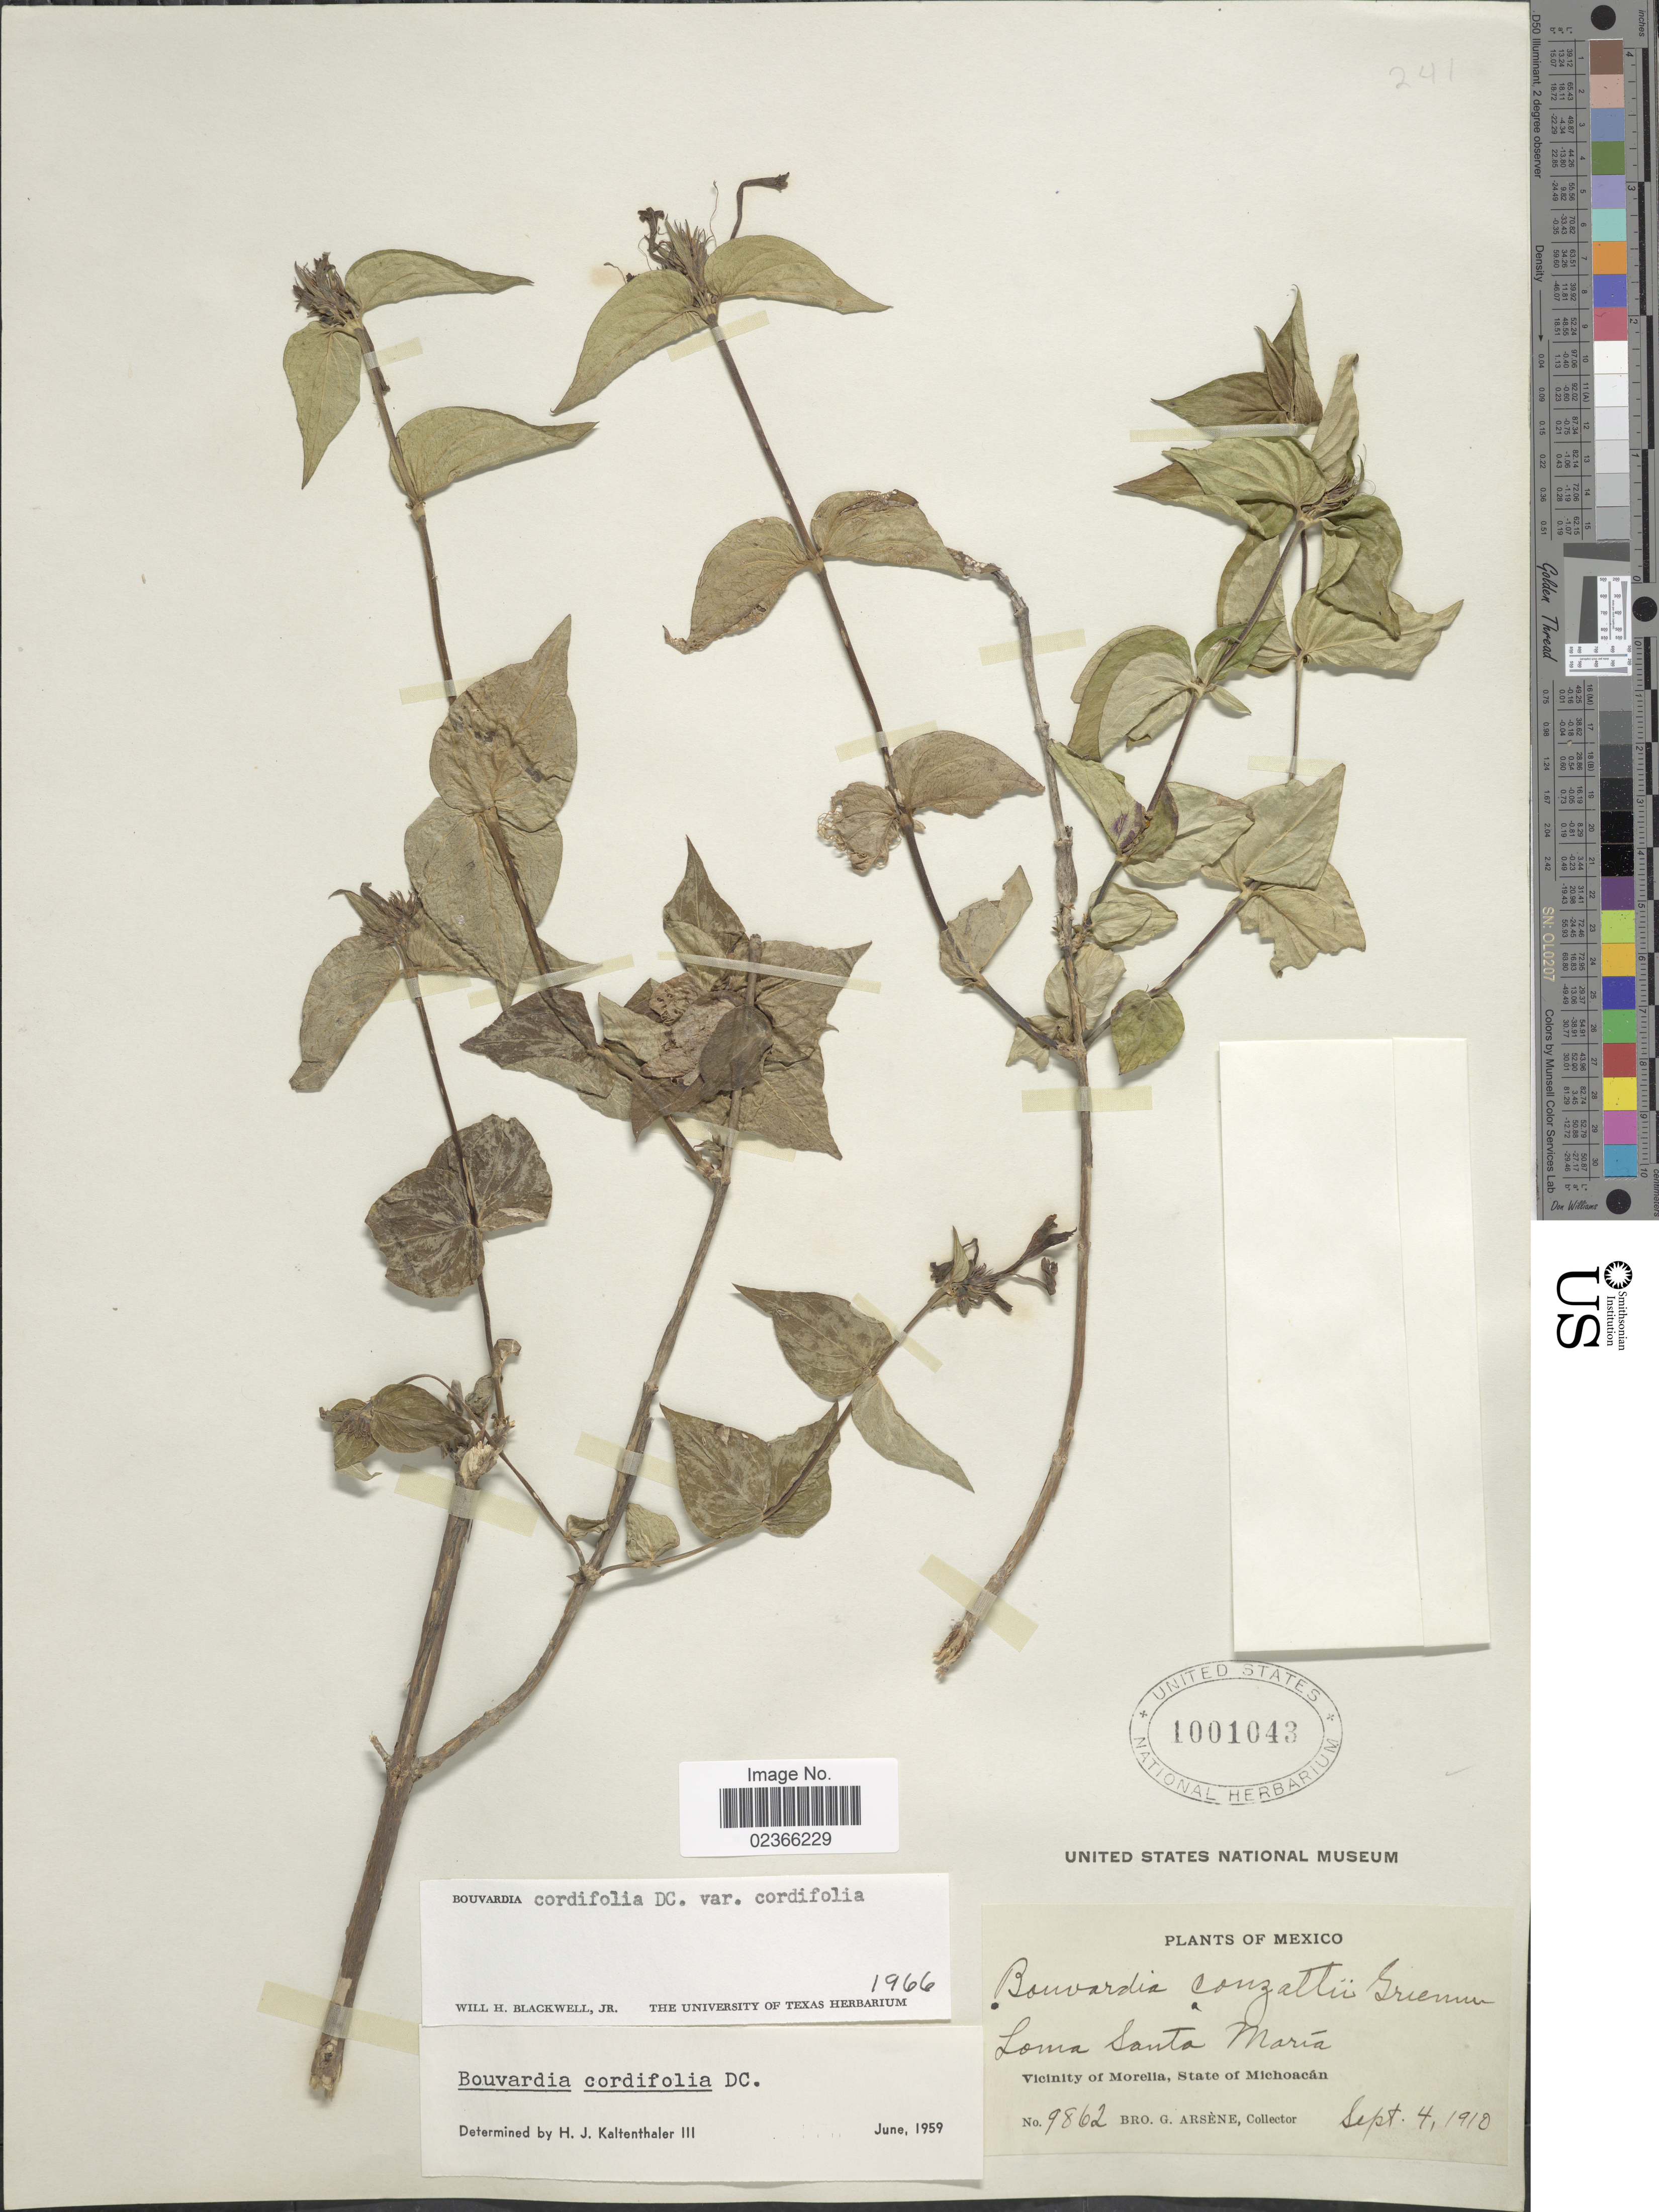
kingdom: Plantae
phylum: Tracheophyta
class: Magnoliopsida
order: Gentianales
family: Rubiaceae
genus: Bouvardia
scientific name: Bouvardia cordifolia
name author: DC.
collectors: Bro. G. Arsène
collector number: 9862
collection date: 1910-09-04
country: Mexico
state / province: Michoacán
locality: Loma Santa Maria. Vicinity of Morelia. State of Michoacan.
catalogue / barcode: US 1001043